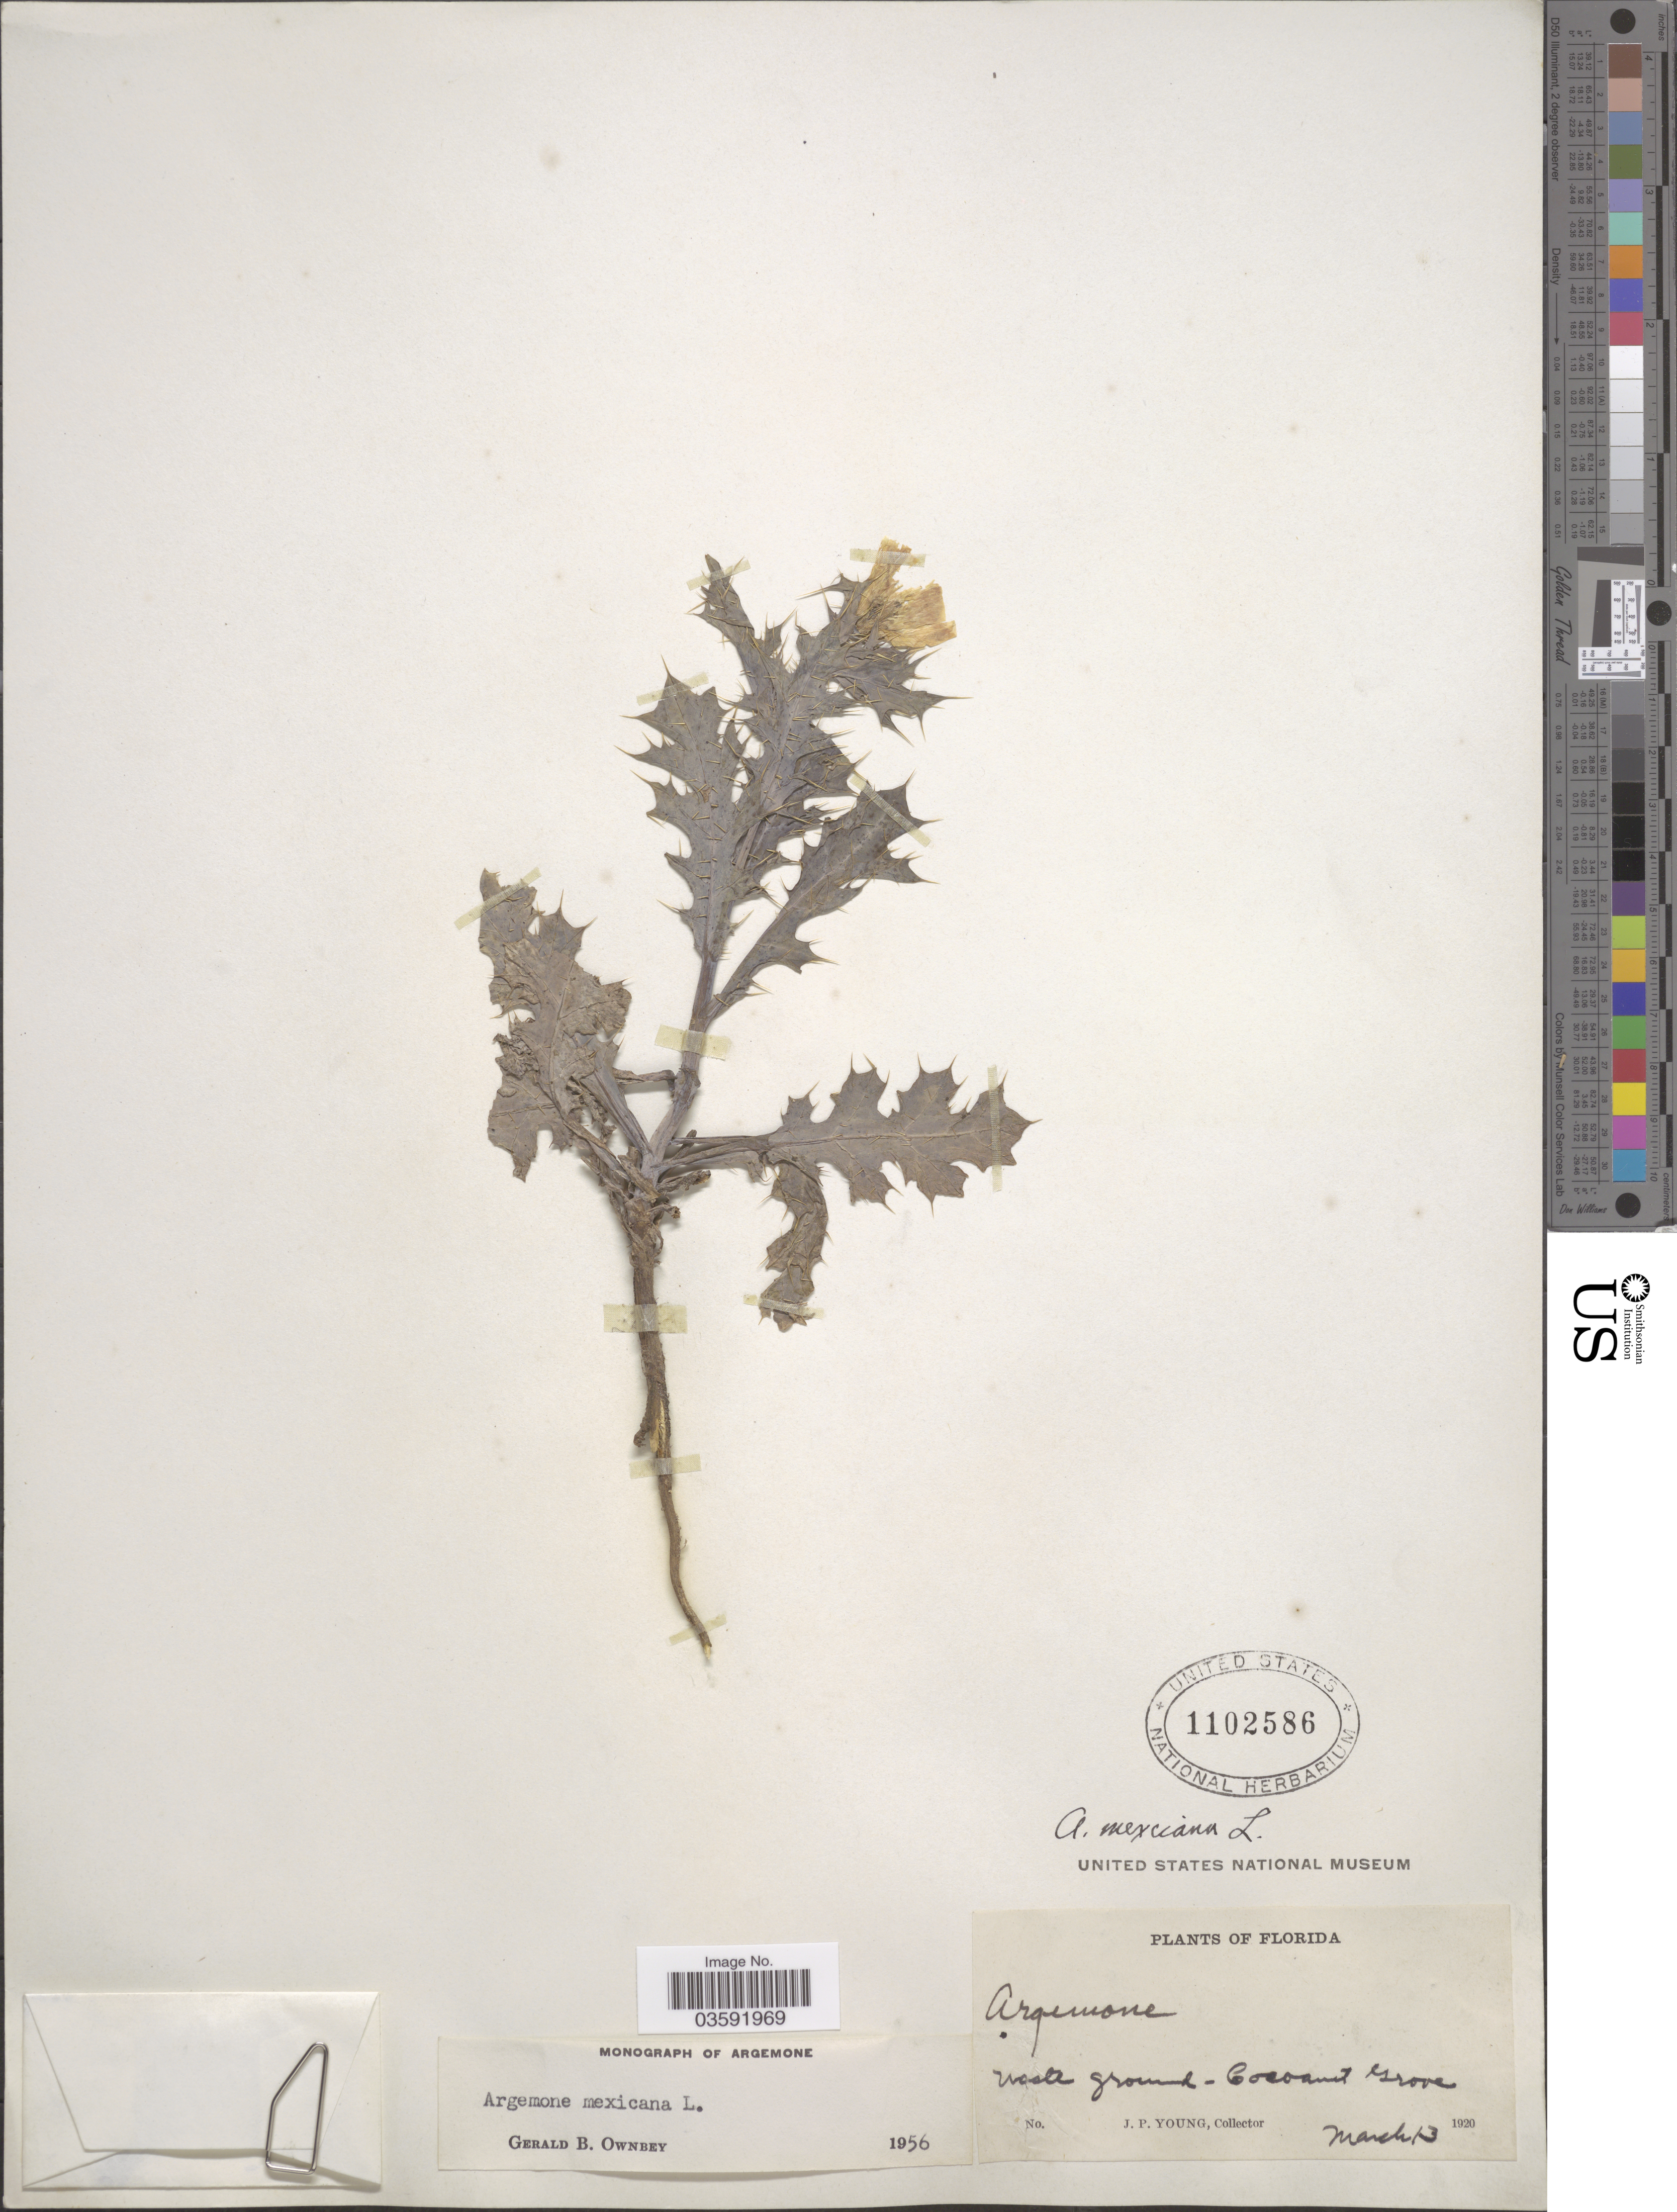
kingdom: Plantae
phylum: Tracheophyta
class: Magnoliopsida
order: Ranunculales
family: Papaveraceae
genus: Argemone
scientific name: Argemone mexicana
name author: L.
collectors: J. P. Young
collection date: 1920-03-13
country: United States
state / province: Florida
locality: Coconut Grove.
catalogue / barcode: US 1102586